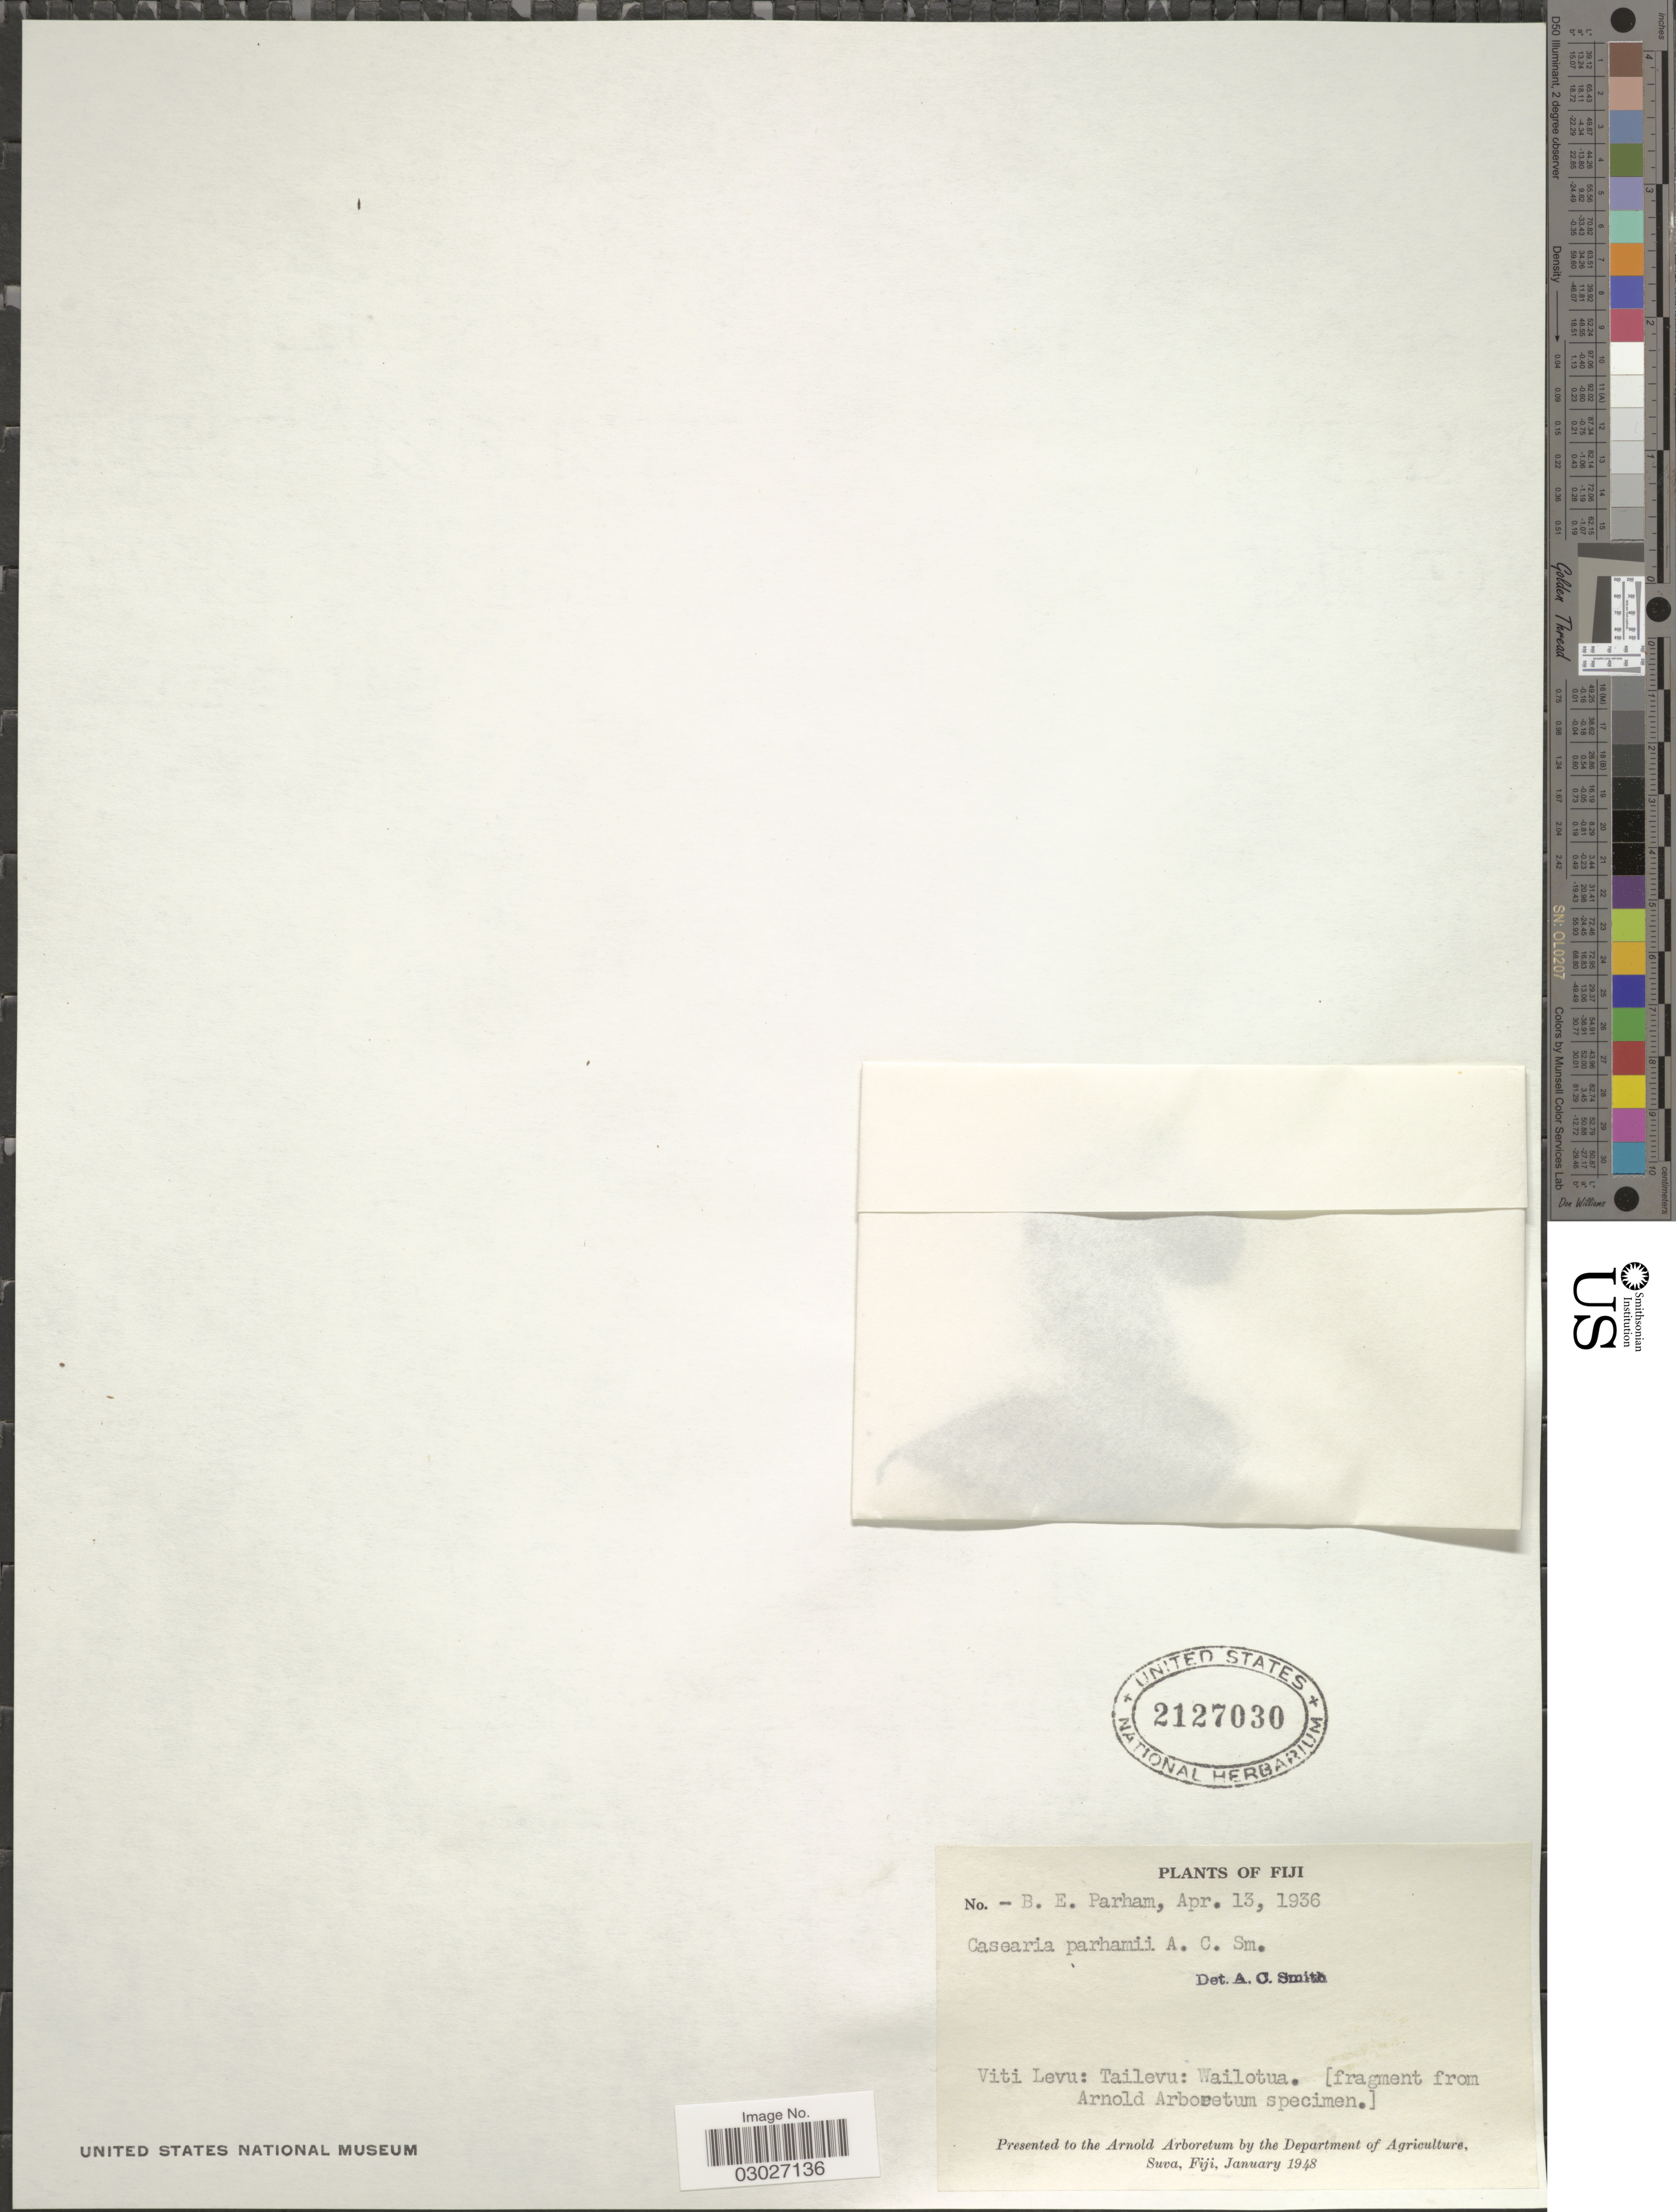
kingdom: Plantae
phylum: Tracheophyta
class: Magnoliopsida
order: Malpighiales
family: Salicaceae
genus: Casearia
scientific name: Casearia parhamii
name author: A.C. Sm.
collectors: B. E. Parham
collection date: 1936-04-13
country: Fiji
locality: Viti Levu: Tailevu: Wailotua.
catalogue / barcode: US 2127030